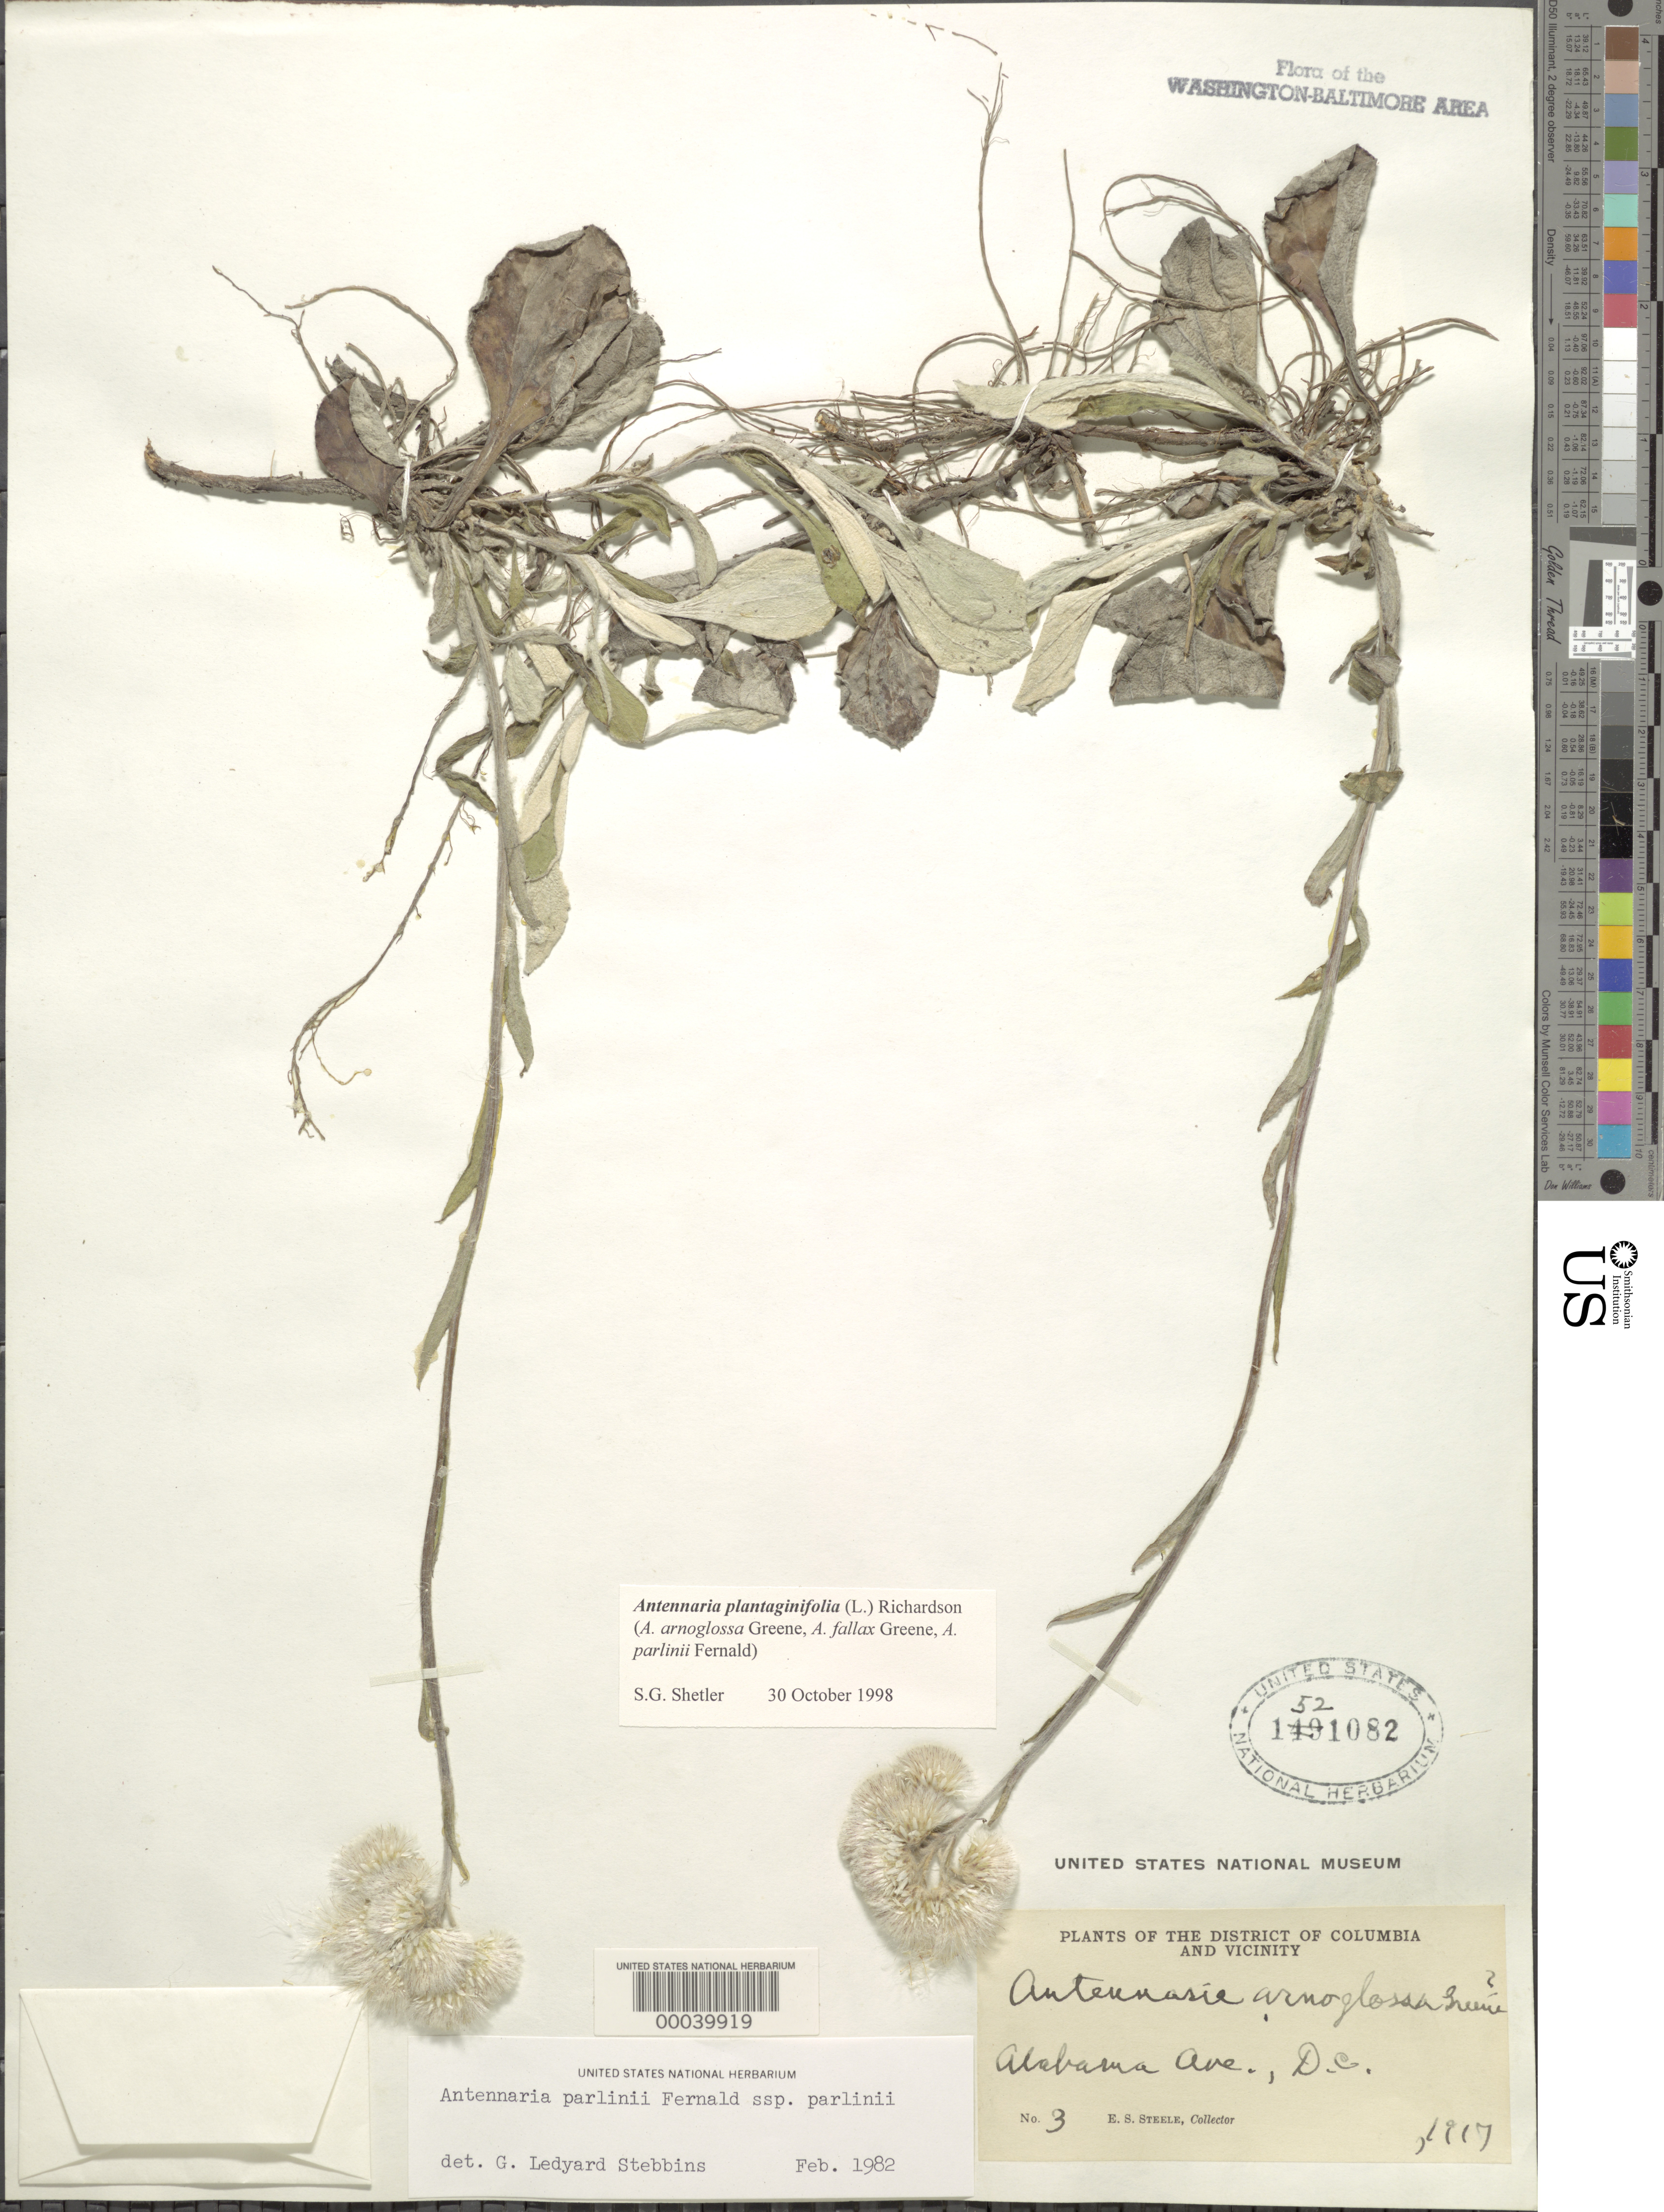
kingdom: Plantae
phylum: Tracheophyta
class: Magnoliopsida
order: Asterales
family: Asteraceae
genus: Antennaria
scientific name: Antennaria plantaginifolia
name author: (L.) Richardson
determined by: Stebbins, G. L.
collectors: E. Steele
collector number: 3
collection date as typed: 1917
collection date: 1917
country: United States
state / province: District of Columbia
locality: Alabama Ave.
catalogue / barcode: US 1521082